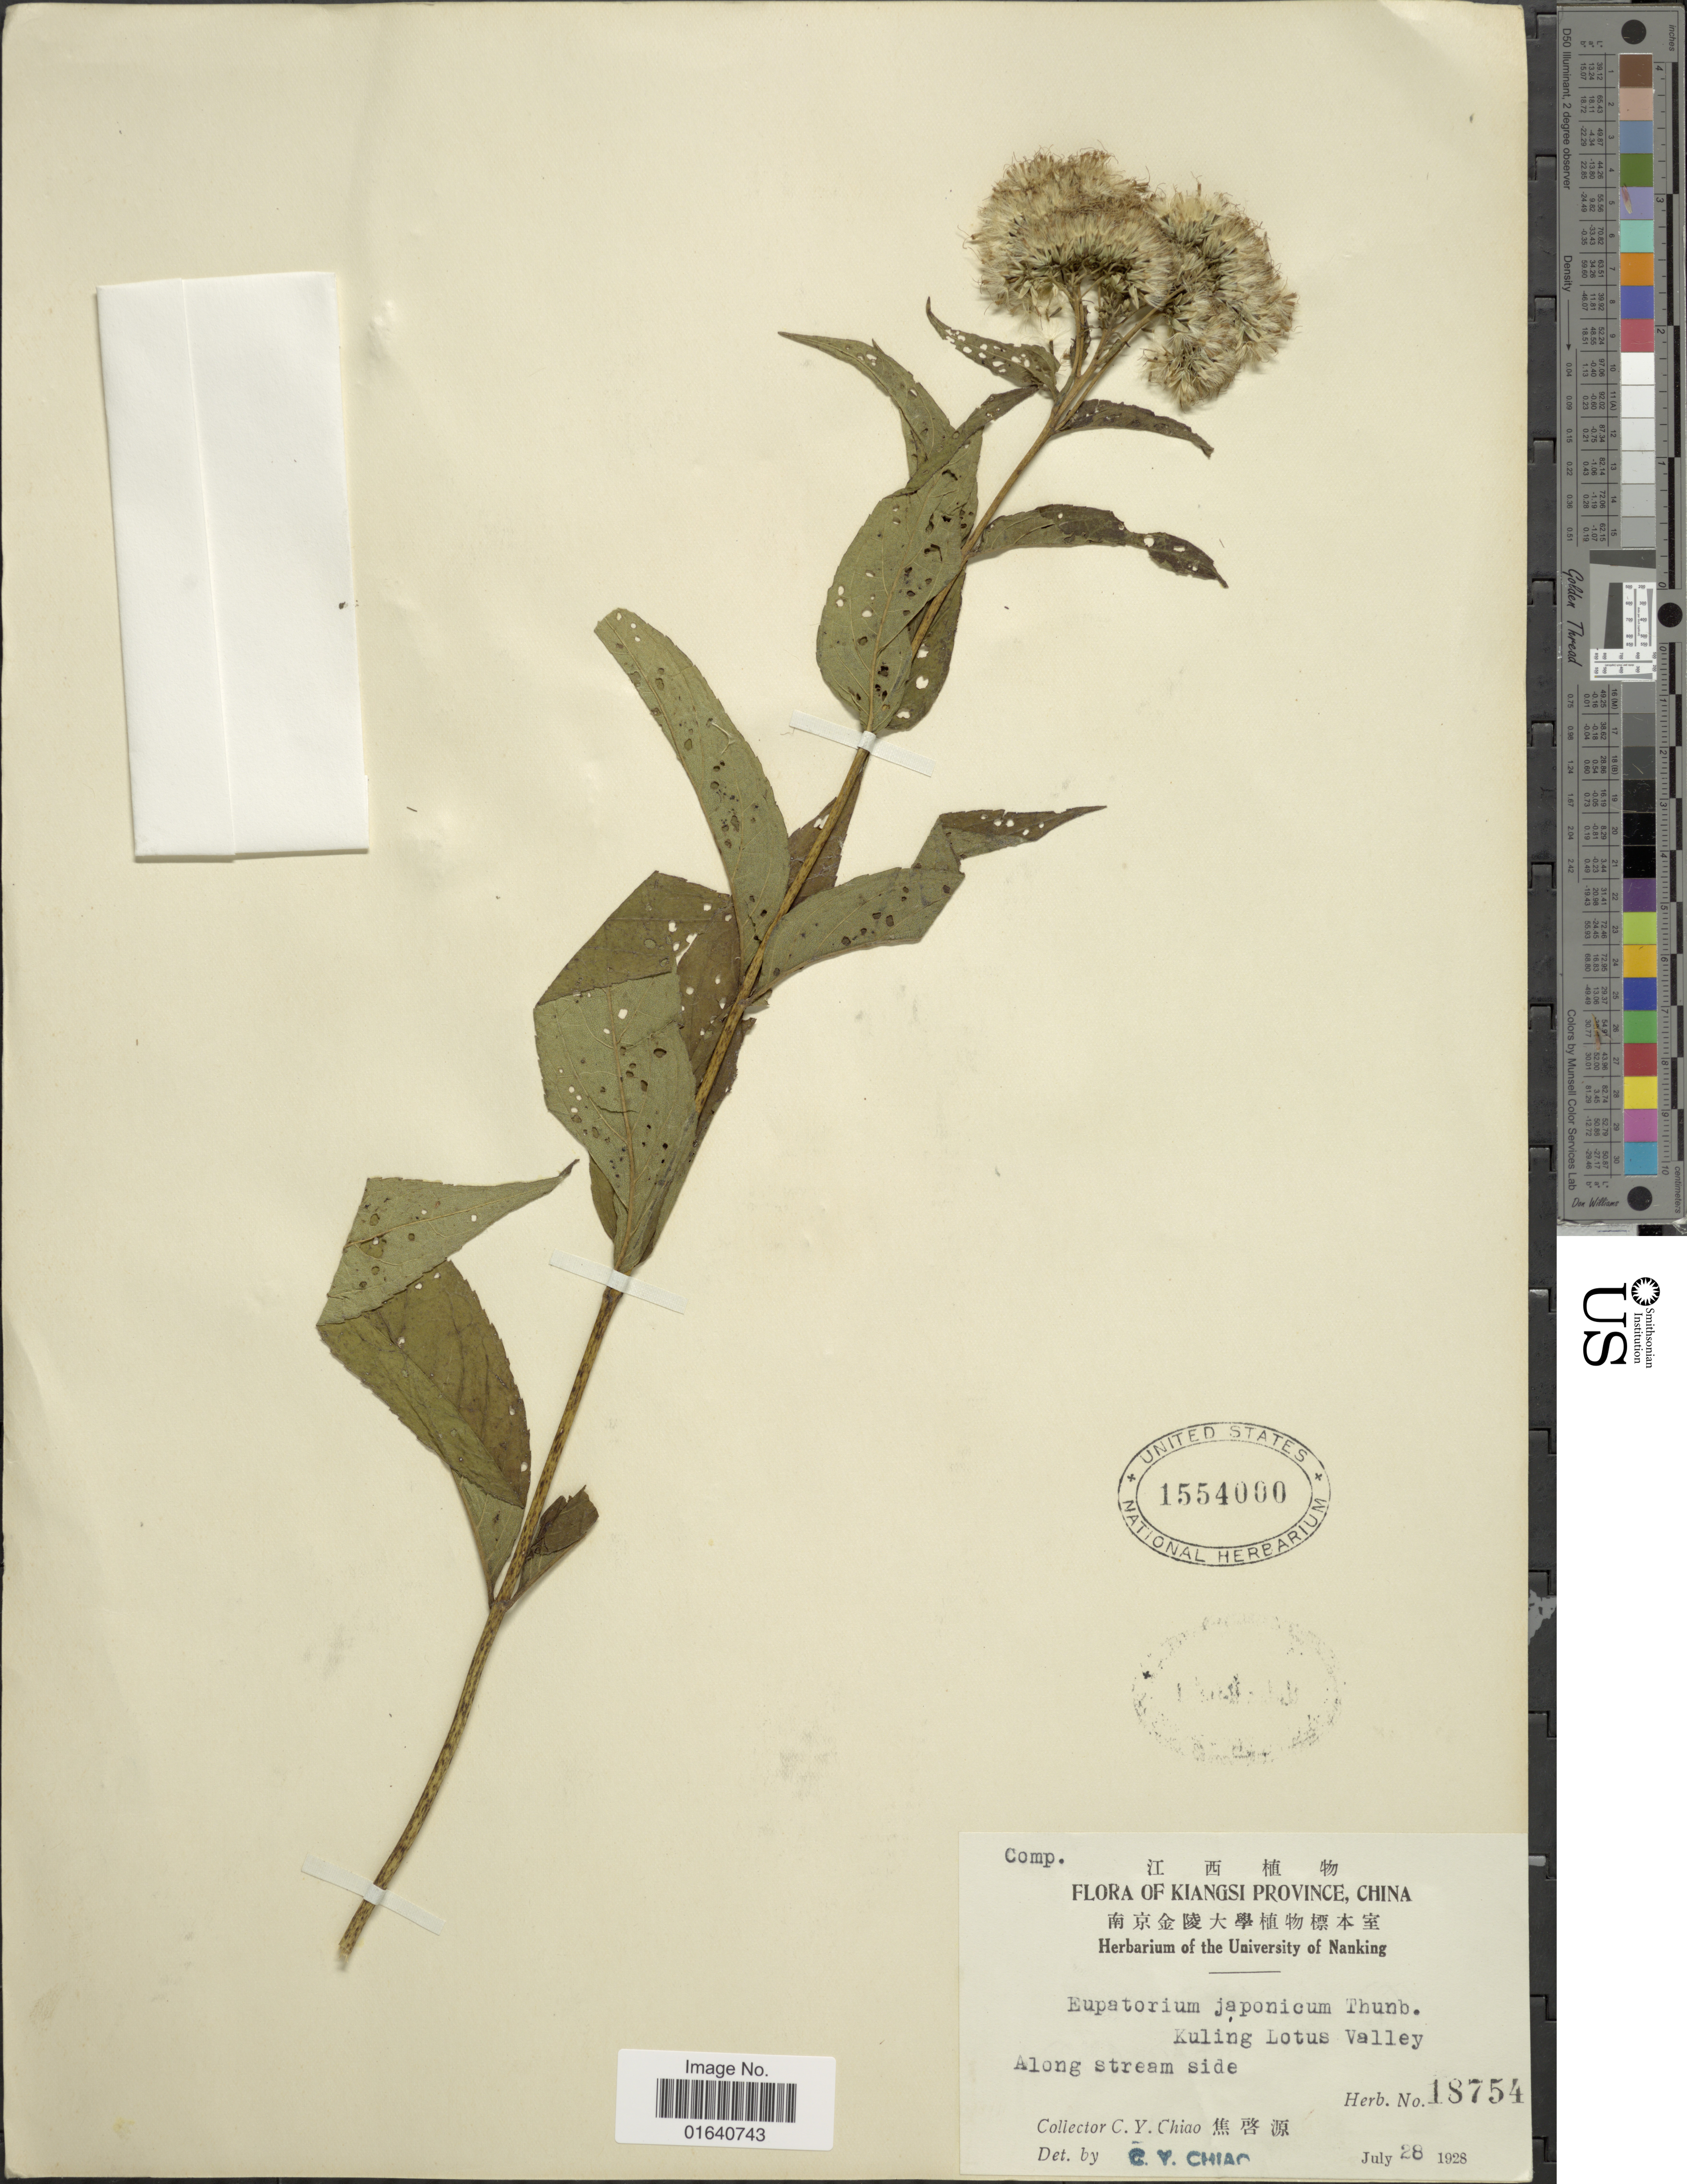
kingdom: Plantae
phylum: Tracheophyta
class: Magnoliopsida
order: Asterales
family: Asteraceae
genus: Eupatorium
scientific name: Eupatorium japonicum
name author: Thunb.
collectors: C. Y. Chiao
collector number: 18754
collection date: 1928-07-28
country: China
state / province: Jiangxi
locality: Kinagsi Province, Kuling Lotus Valley, Along stream side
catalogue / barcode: US 1554000